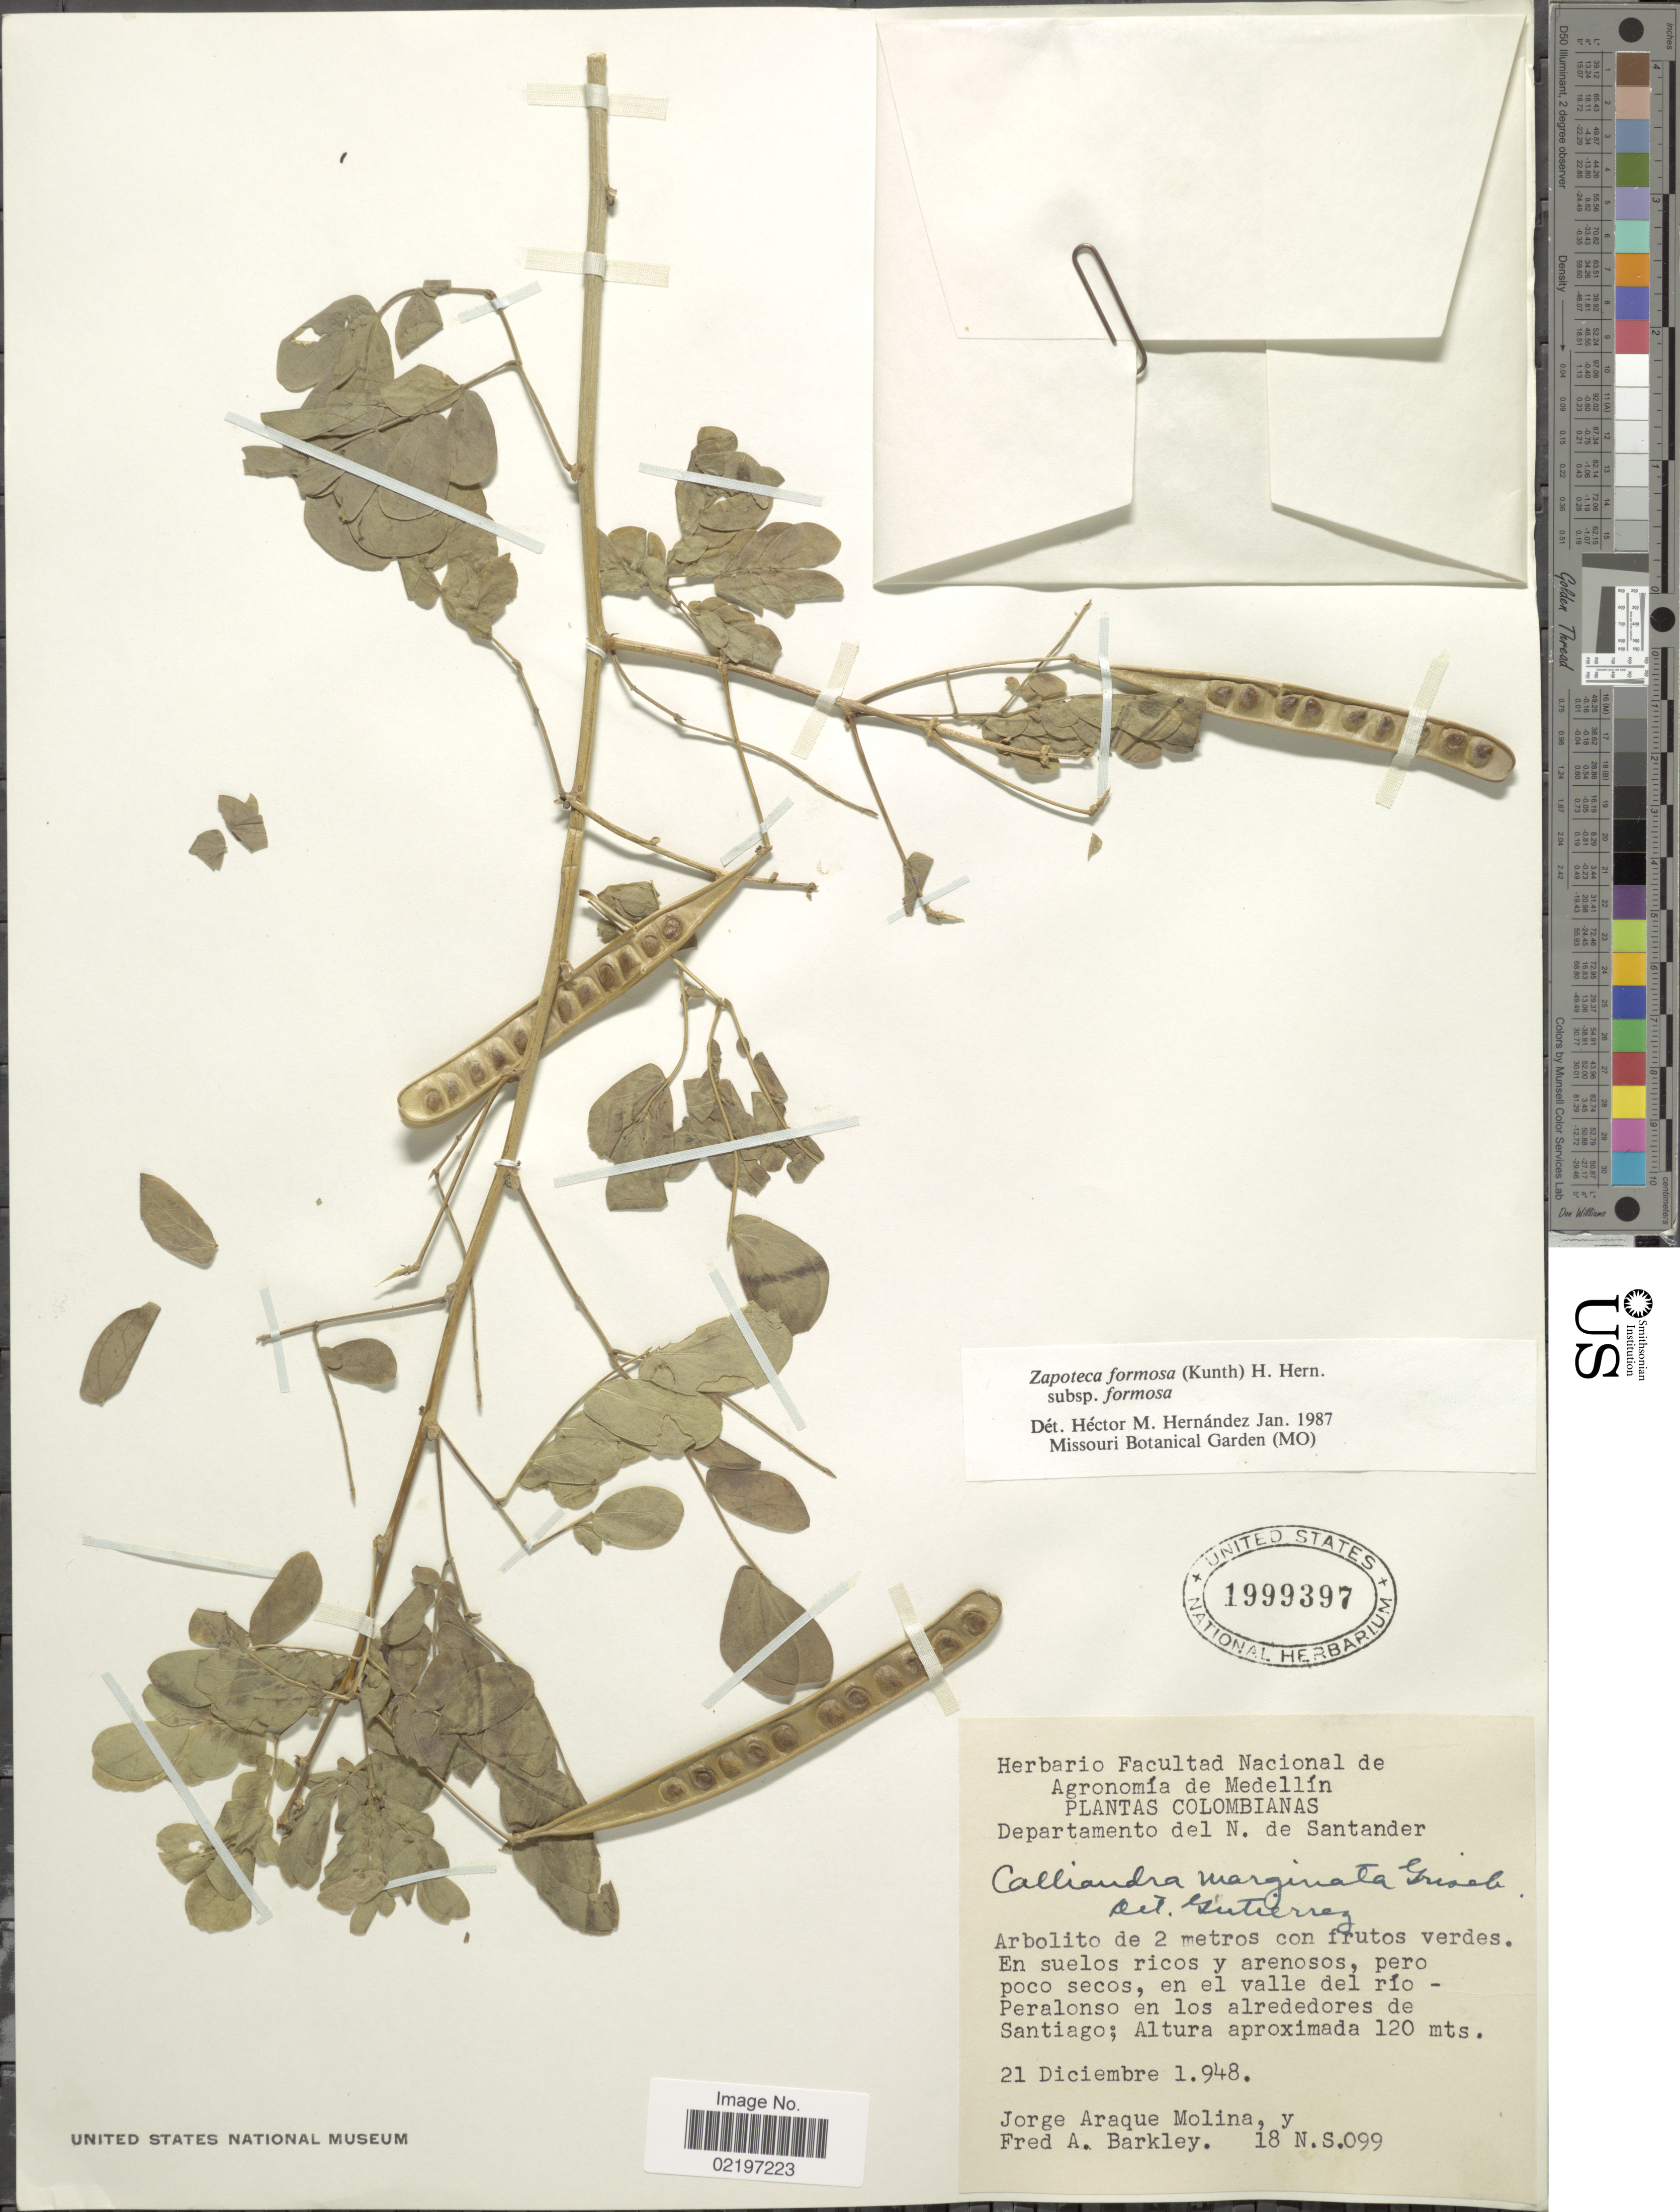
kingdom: Plantae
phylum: Tracheophyta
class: Magnoliopsida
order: Fabales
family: Fabaceae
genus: Zapoteca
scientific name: Zapoteca formosa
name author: (Kunth) H.M. Hern.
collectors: J. A. Molina & F. A. Barkley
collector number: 18 N.S. 099?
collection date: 1948-12-21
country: Colombia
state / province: Norte de Santander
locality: Departamento del N. de Santander, En suelos ricos y arenosos, pero poco secos, en el alrededores de Santiago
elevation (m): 120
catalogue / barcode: US 1999397